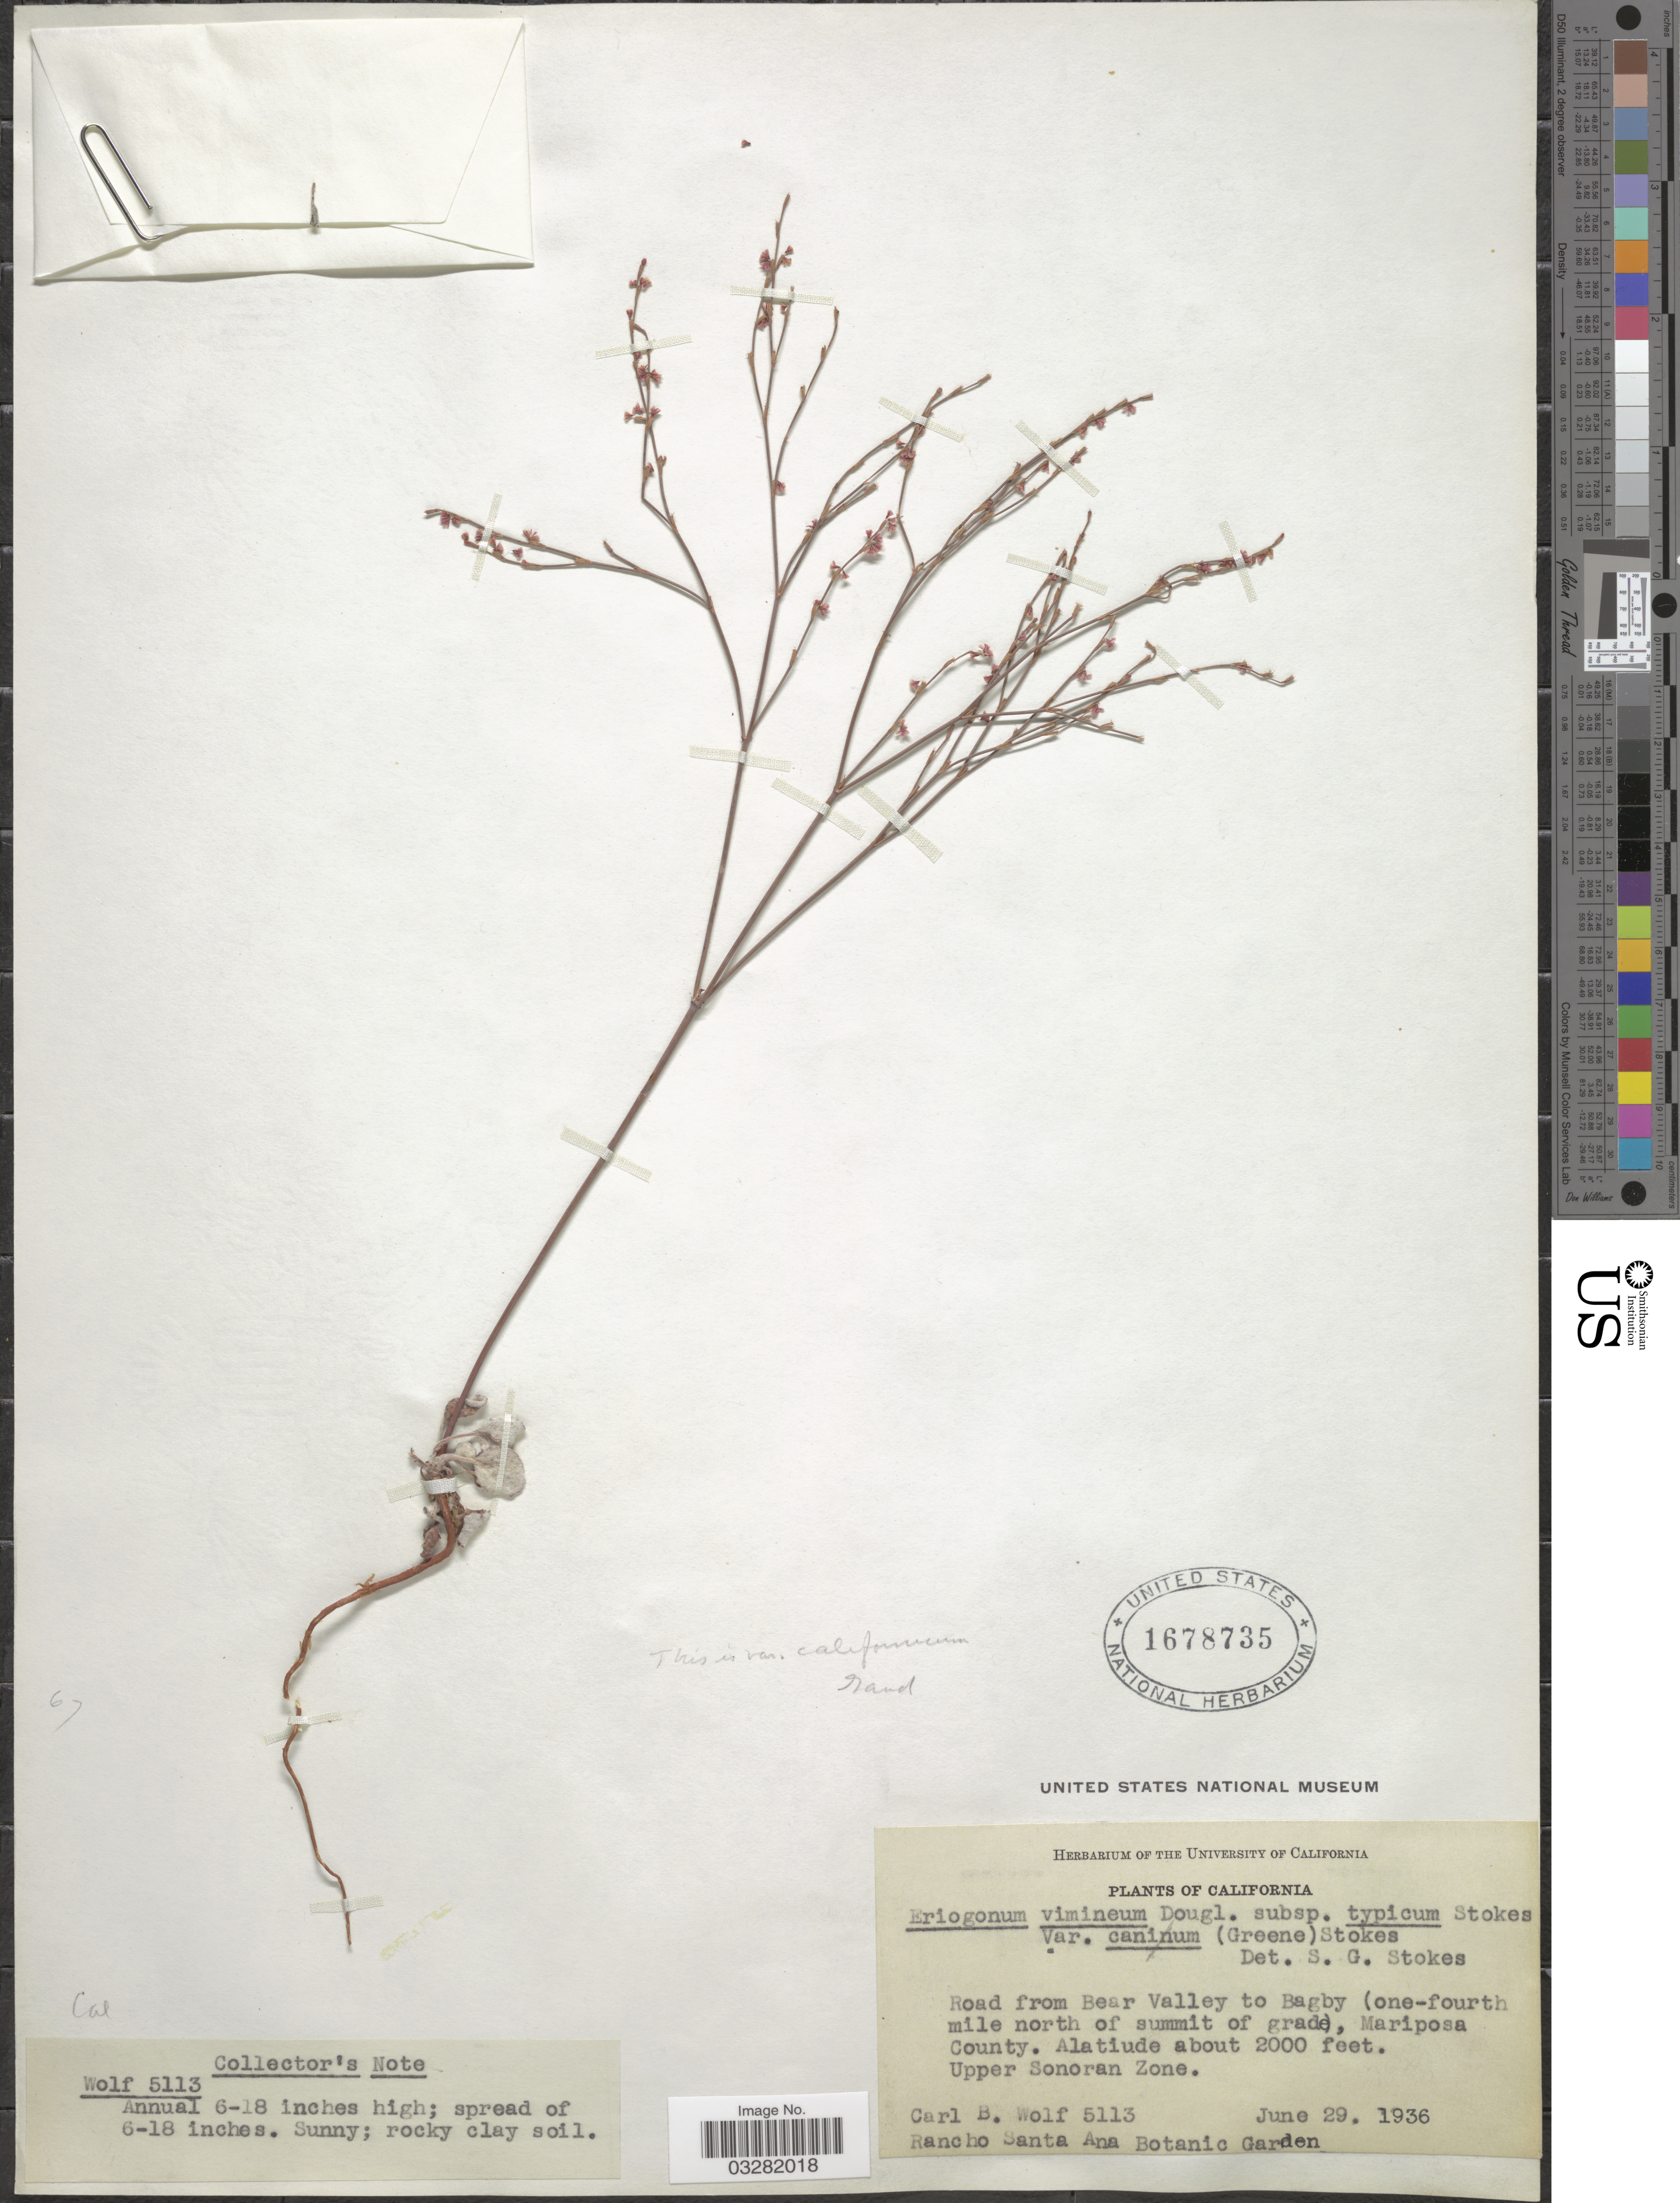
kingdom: Plantae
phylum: Tracheophyta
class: Magnoliopsida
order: Caryophyllales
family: Polygonaceae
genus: Eriogonum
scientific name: Eriogonum vimineum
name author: Douglas ex Benth.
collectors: C. B. Wolf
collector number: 5113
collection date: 1936-06-29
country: United States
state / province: California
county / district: Mariposa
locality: Road from Bear Valley to Bagby (one-fourth mile north of summit of grade), Mariposa County. Upper Sonoran Zone.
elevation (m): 610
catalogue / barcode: US 1678735